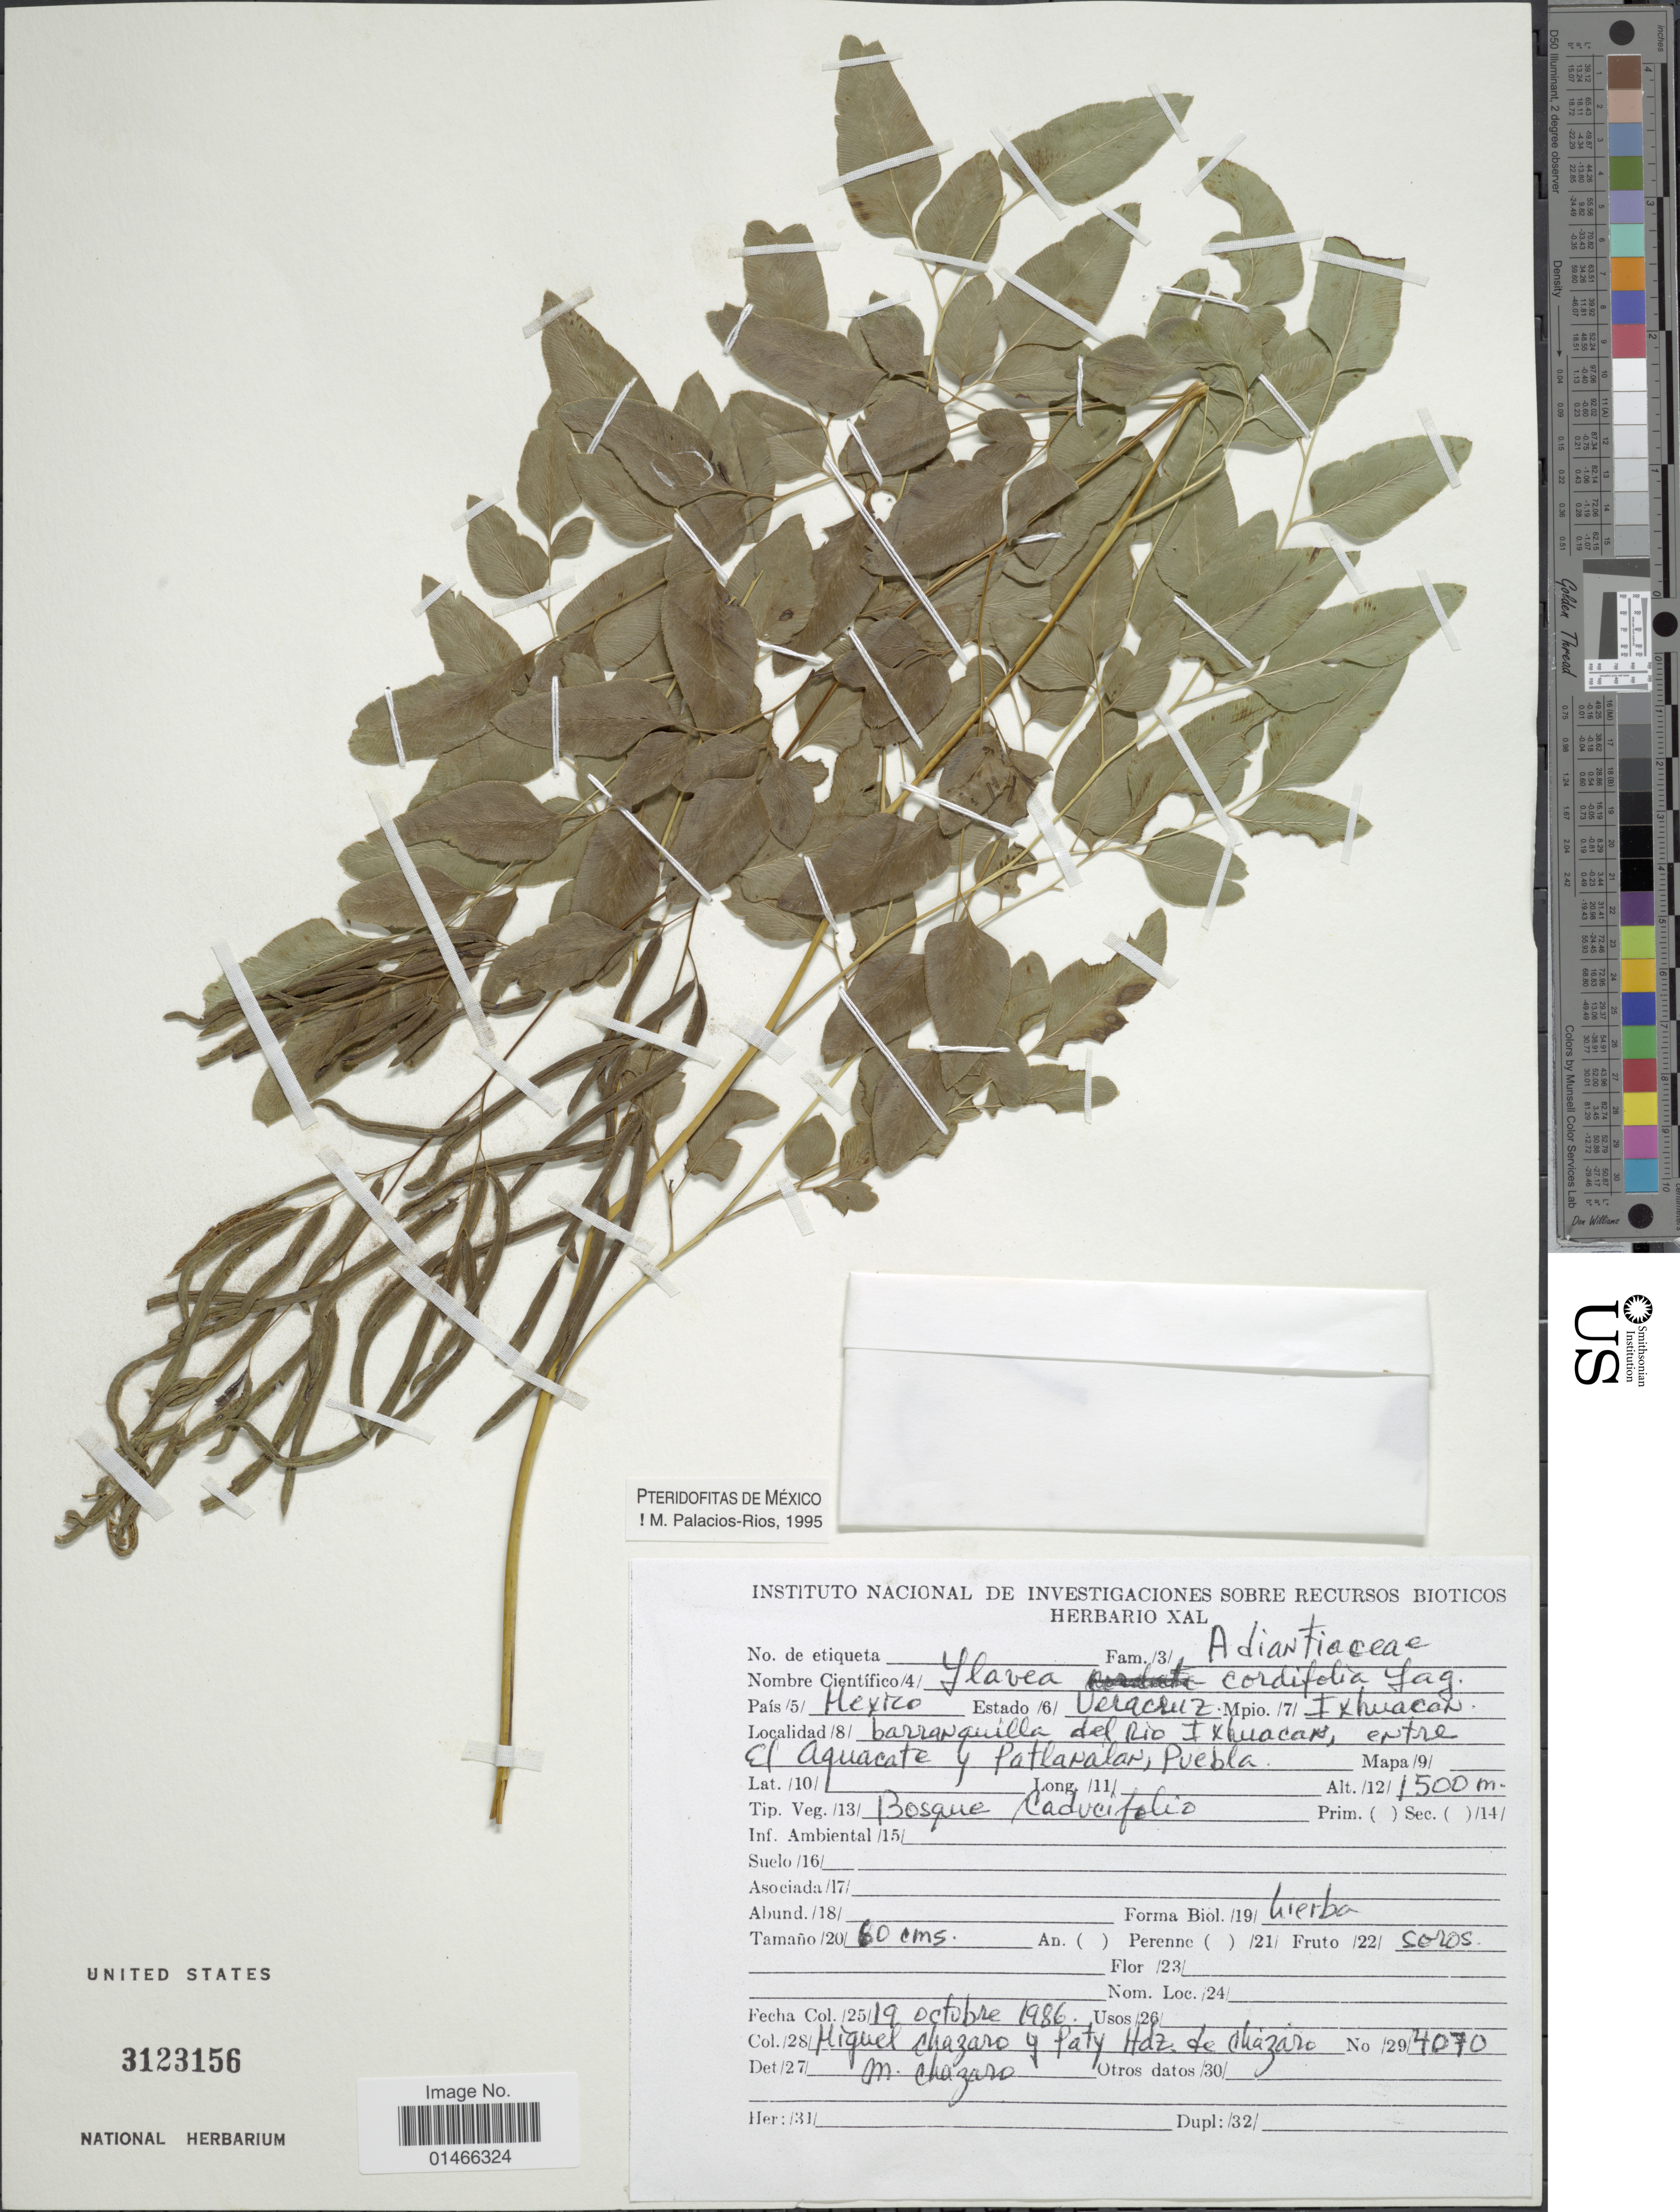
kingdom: Plantae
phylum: Tracheophyta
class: Polypodiopsida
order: Polypodiales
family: Pteridaceae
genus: Llavea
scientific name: Llavea cordifolia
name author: Lag.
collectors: M. de J. Cházaro Basáñoez & P. H. de Chazaro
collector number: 4070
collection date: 1986-10-19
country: Mexico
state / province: Veracruz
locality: Estado Veracruz. Mpio Ixhuacan. Barranquilla del Rio Ixhuacan, entre El Aquacate y Patlanalan, Puebla.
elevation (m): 1500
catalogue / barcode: US 3123156